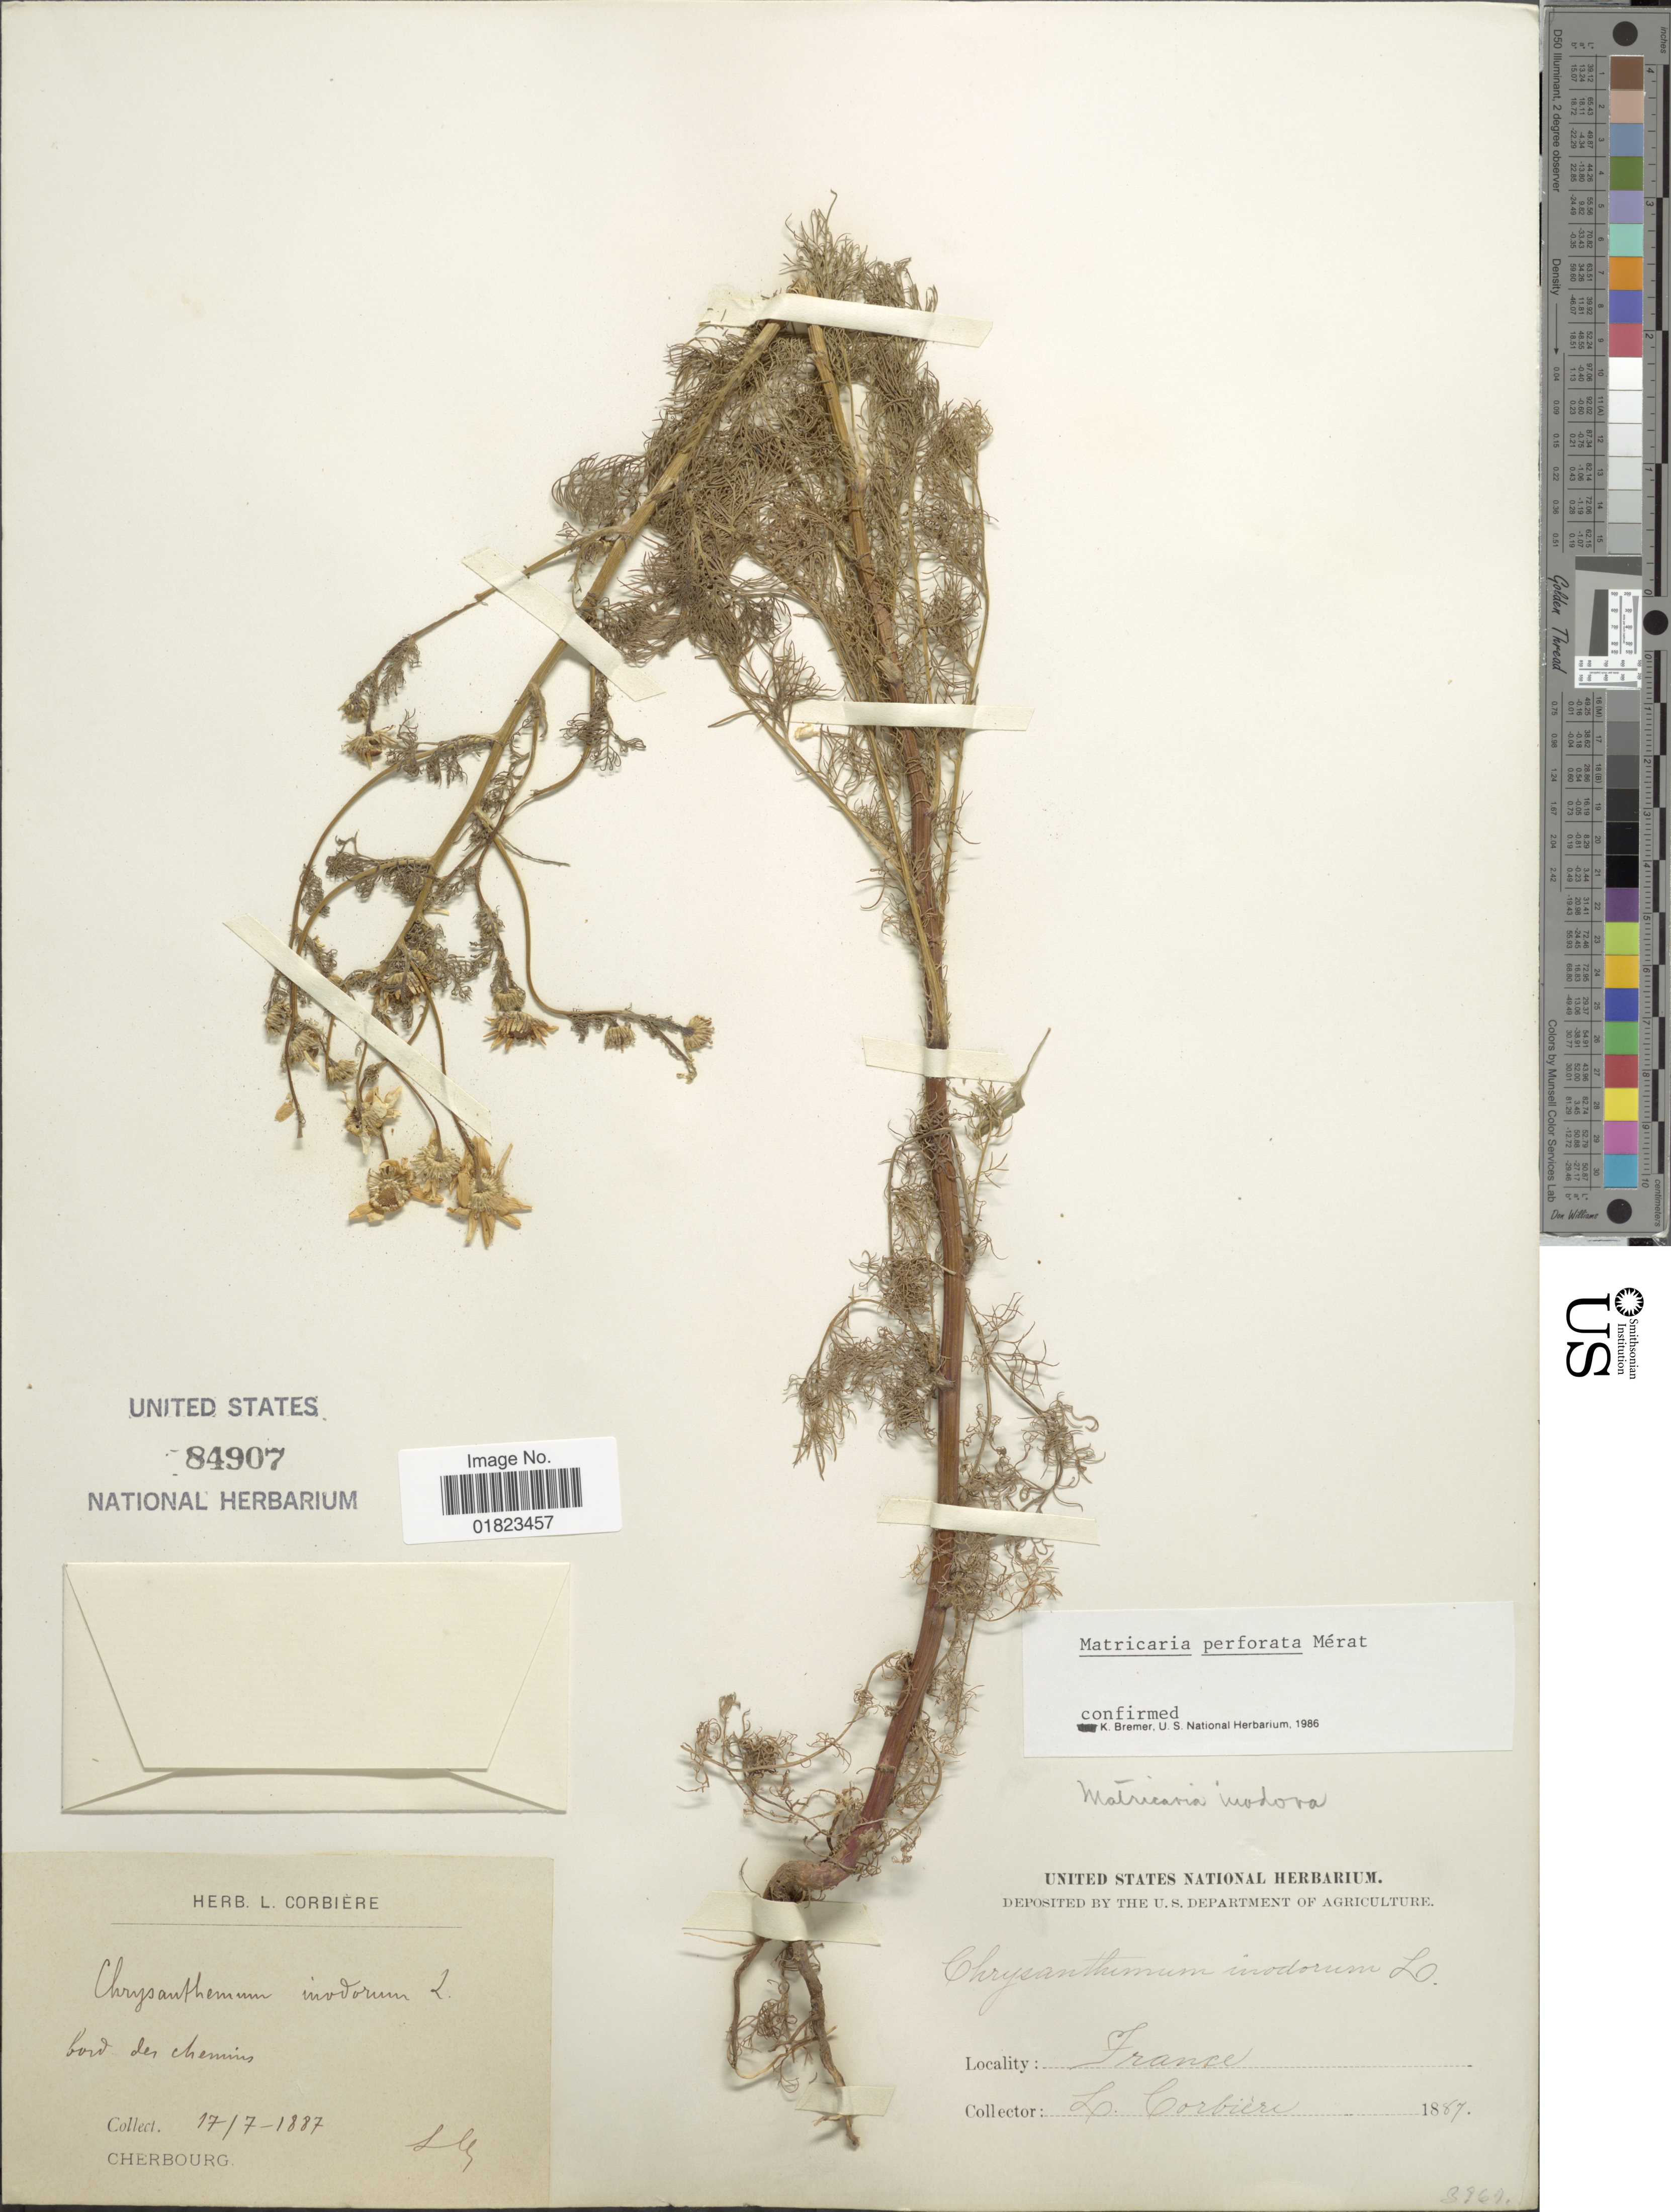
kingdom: Plantae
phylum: Tracheophyta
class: Magnoliopsida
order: Asterales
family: Asteraceae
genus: Tripleurospermum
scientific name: Tripleurospermum perforatum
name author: (Mérat) Laínz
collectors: L. Corbière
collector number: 3969*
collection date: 1887-07-17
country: France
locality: Bord des chemins. Cherbourg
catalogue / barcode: US 84907